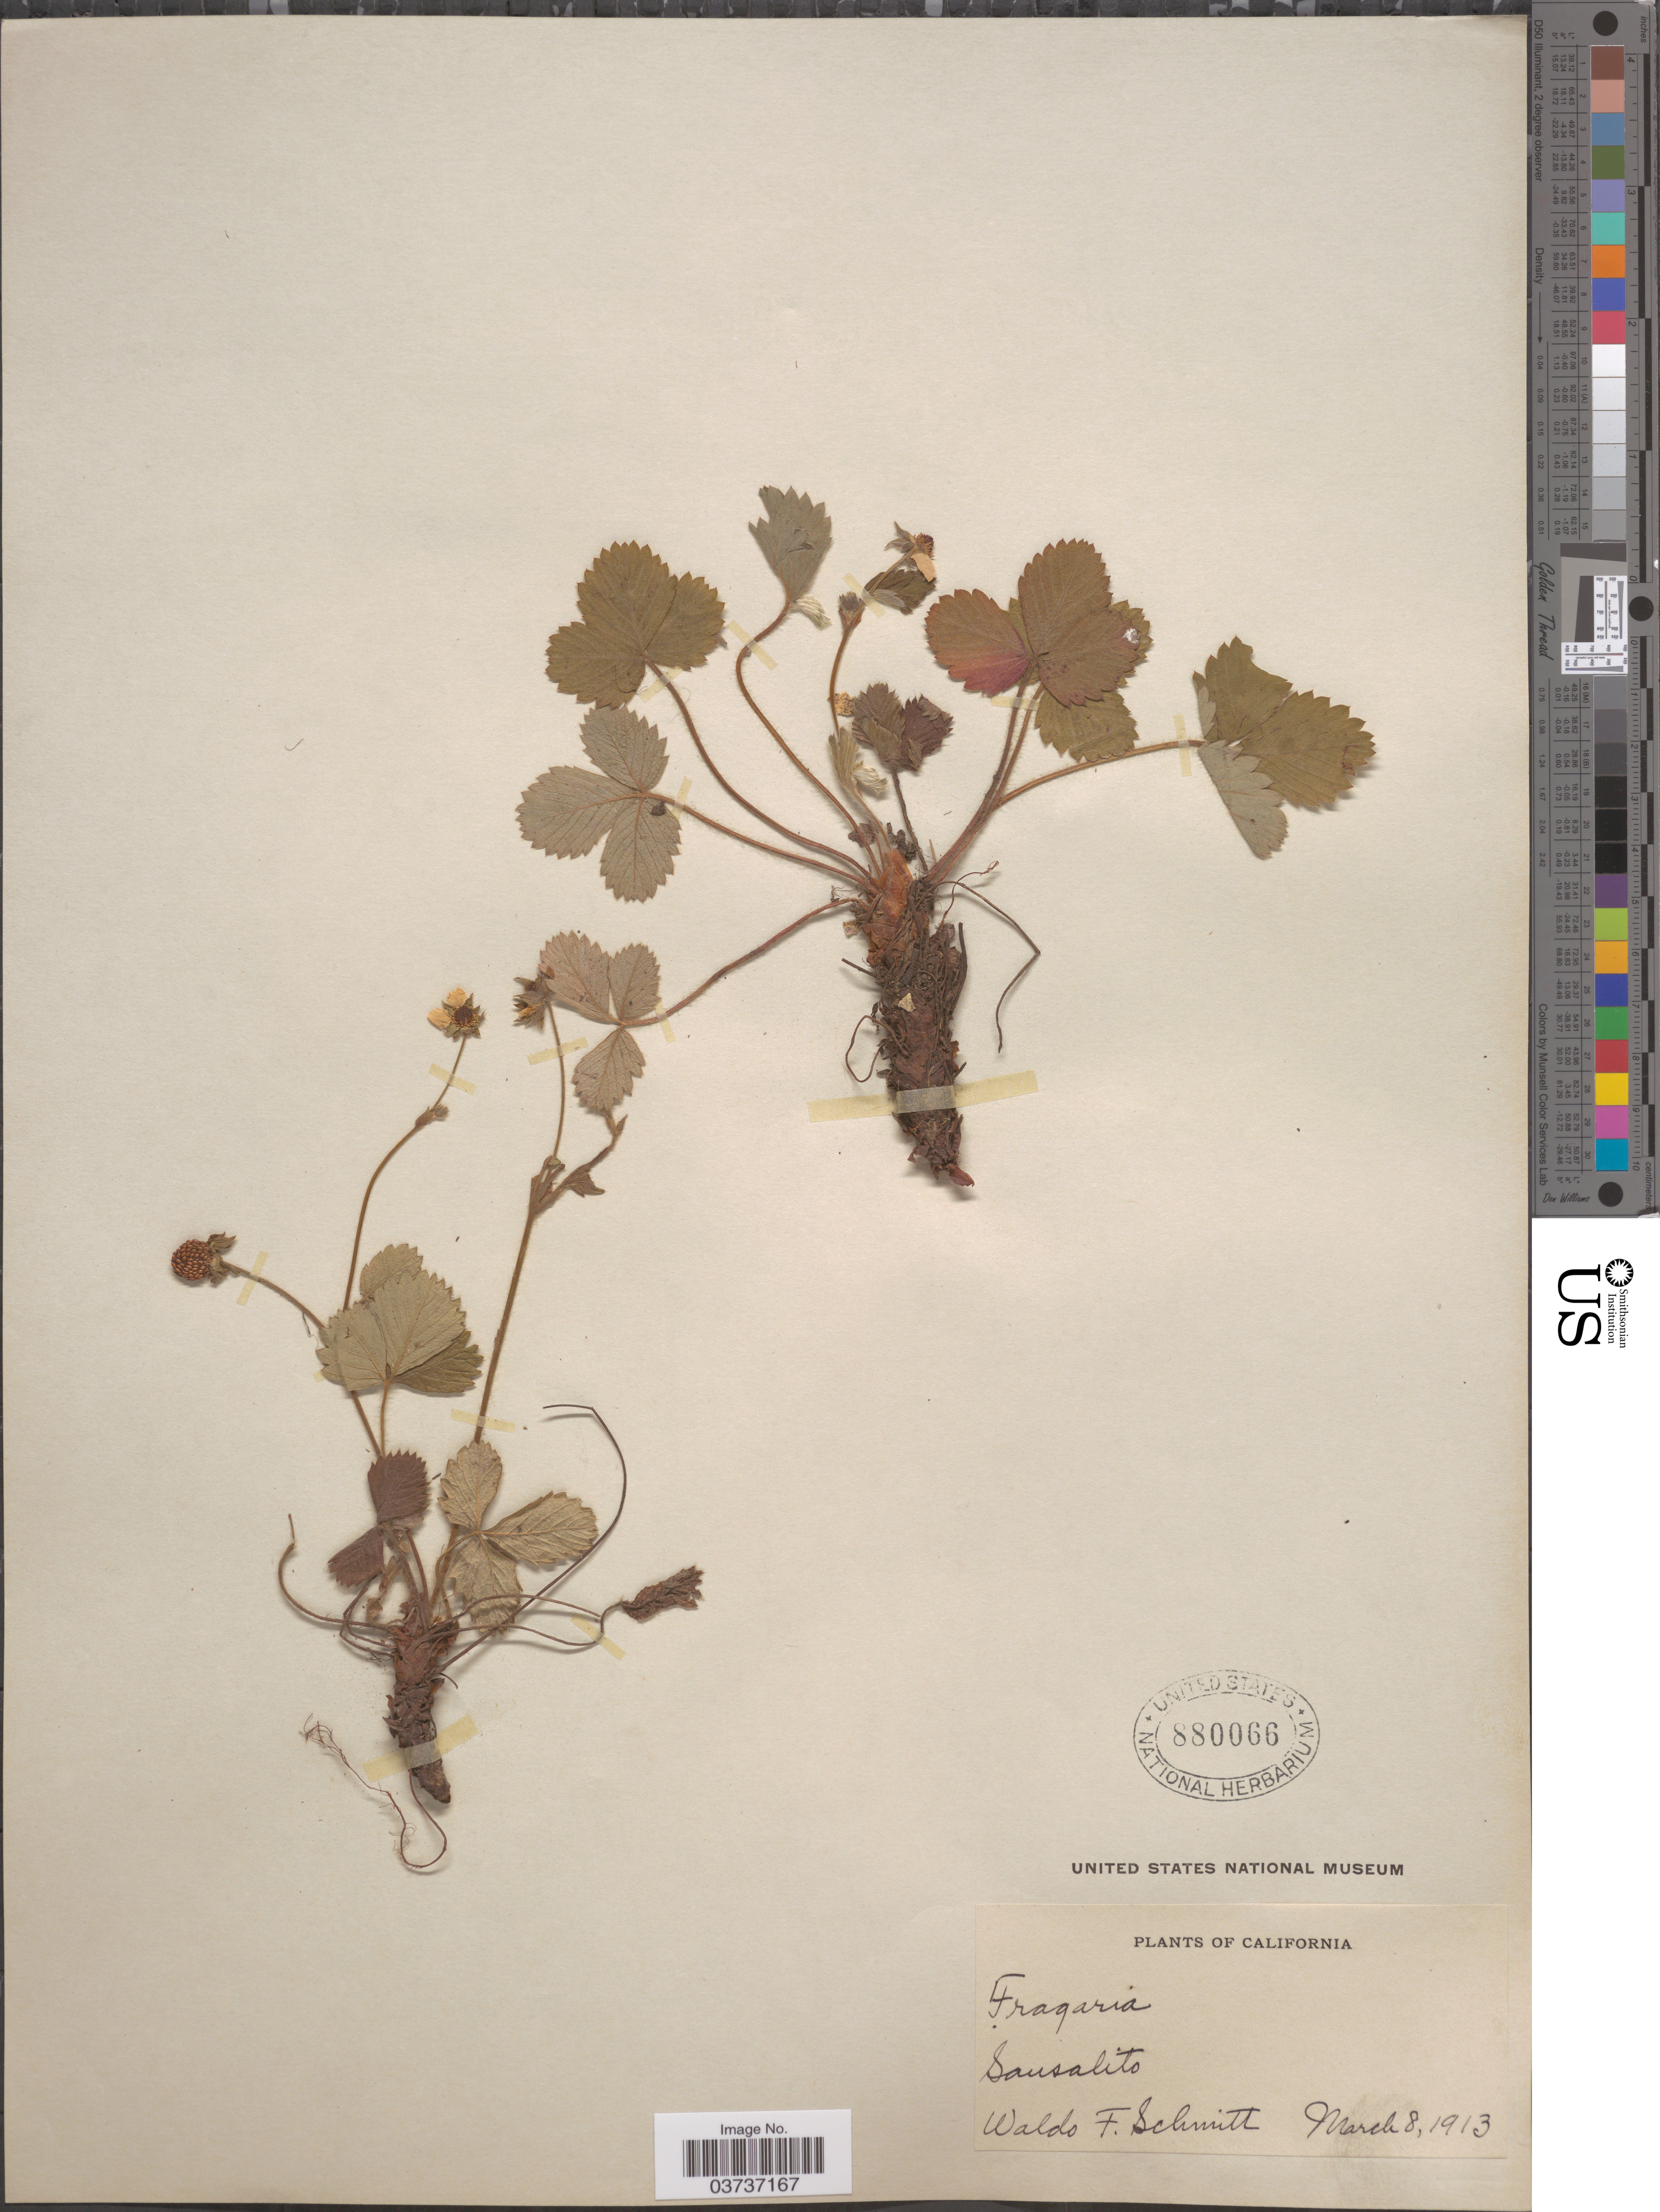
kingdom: Plantae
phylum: Tracheophyta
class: Magnoliopsida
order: Rosales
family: Rosaceae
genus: Fragaria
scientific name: Fragaria californica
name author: Cham. & Schltdl.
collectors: W. F. Schmitt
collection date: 1913-03-08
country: United States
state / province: California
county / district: Marin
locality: Sausalito.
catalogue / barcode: US 880066